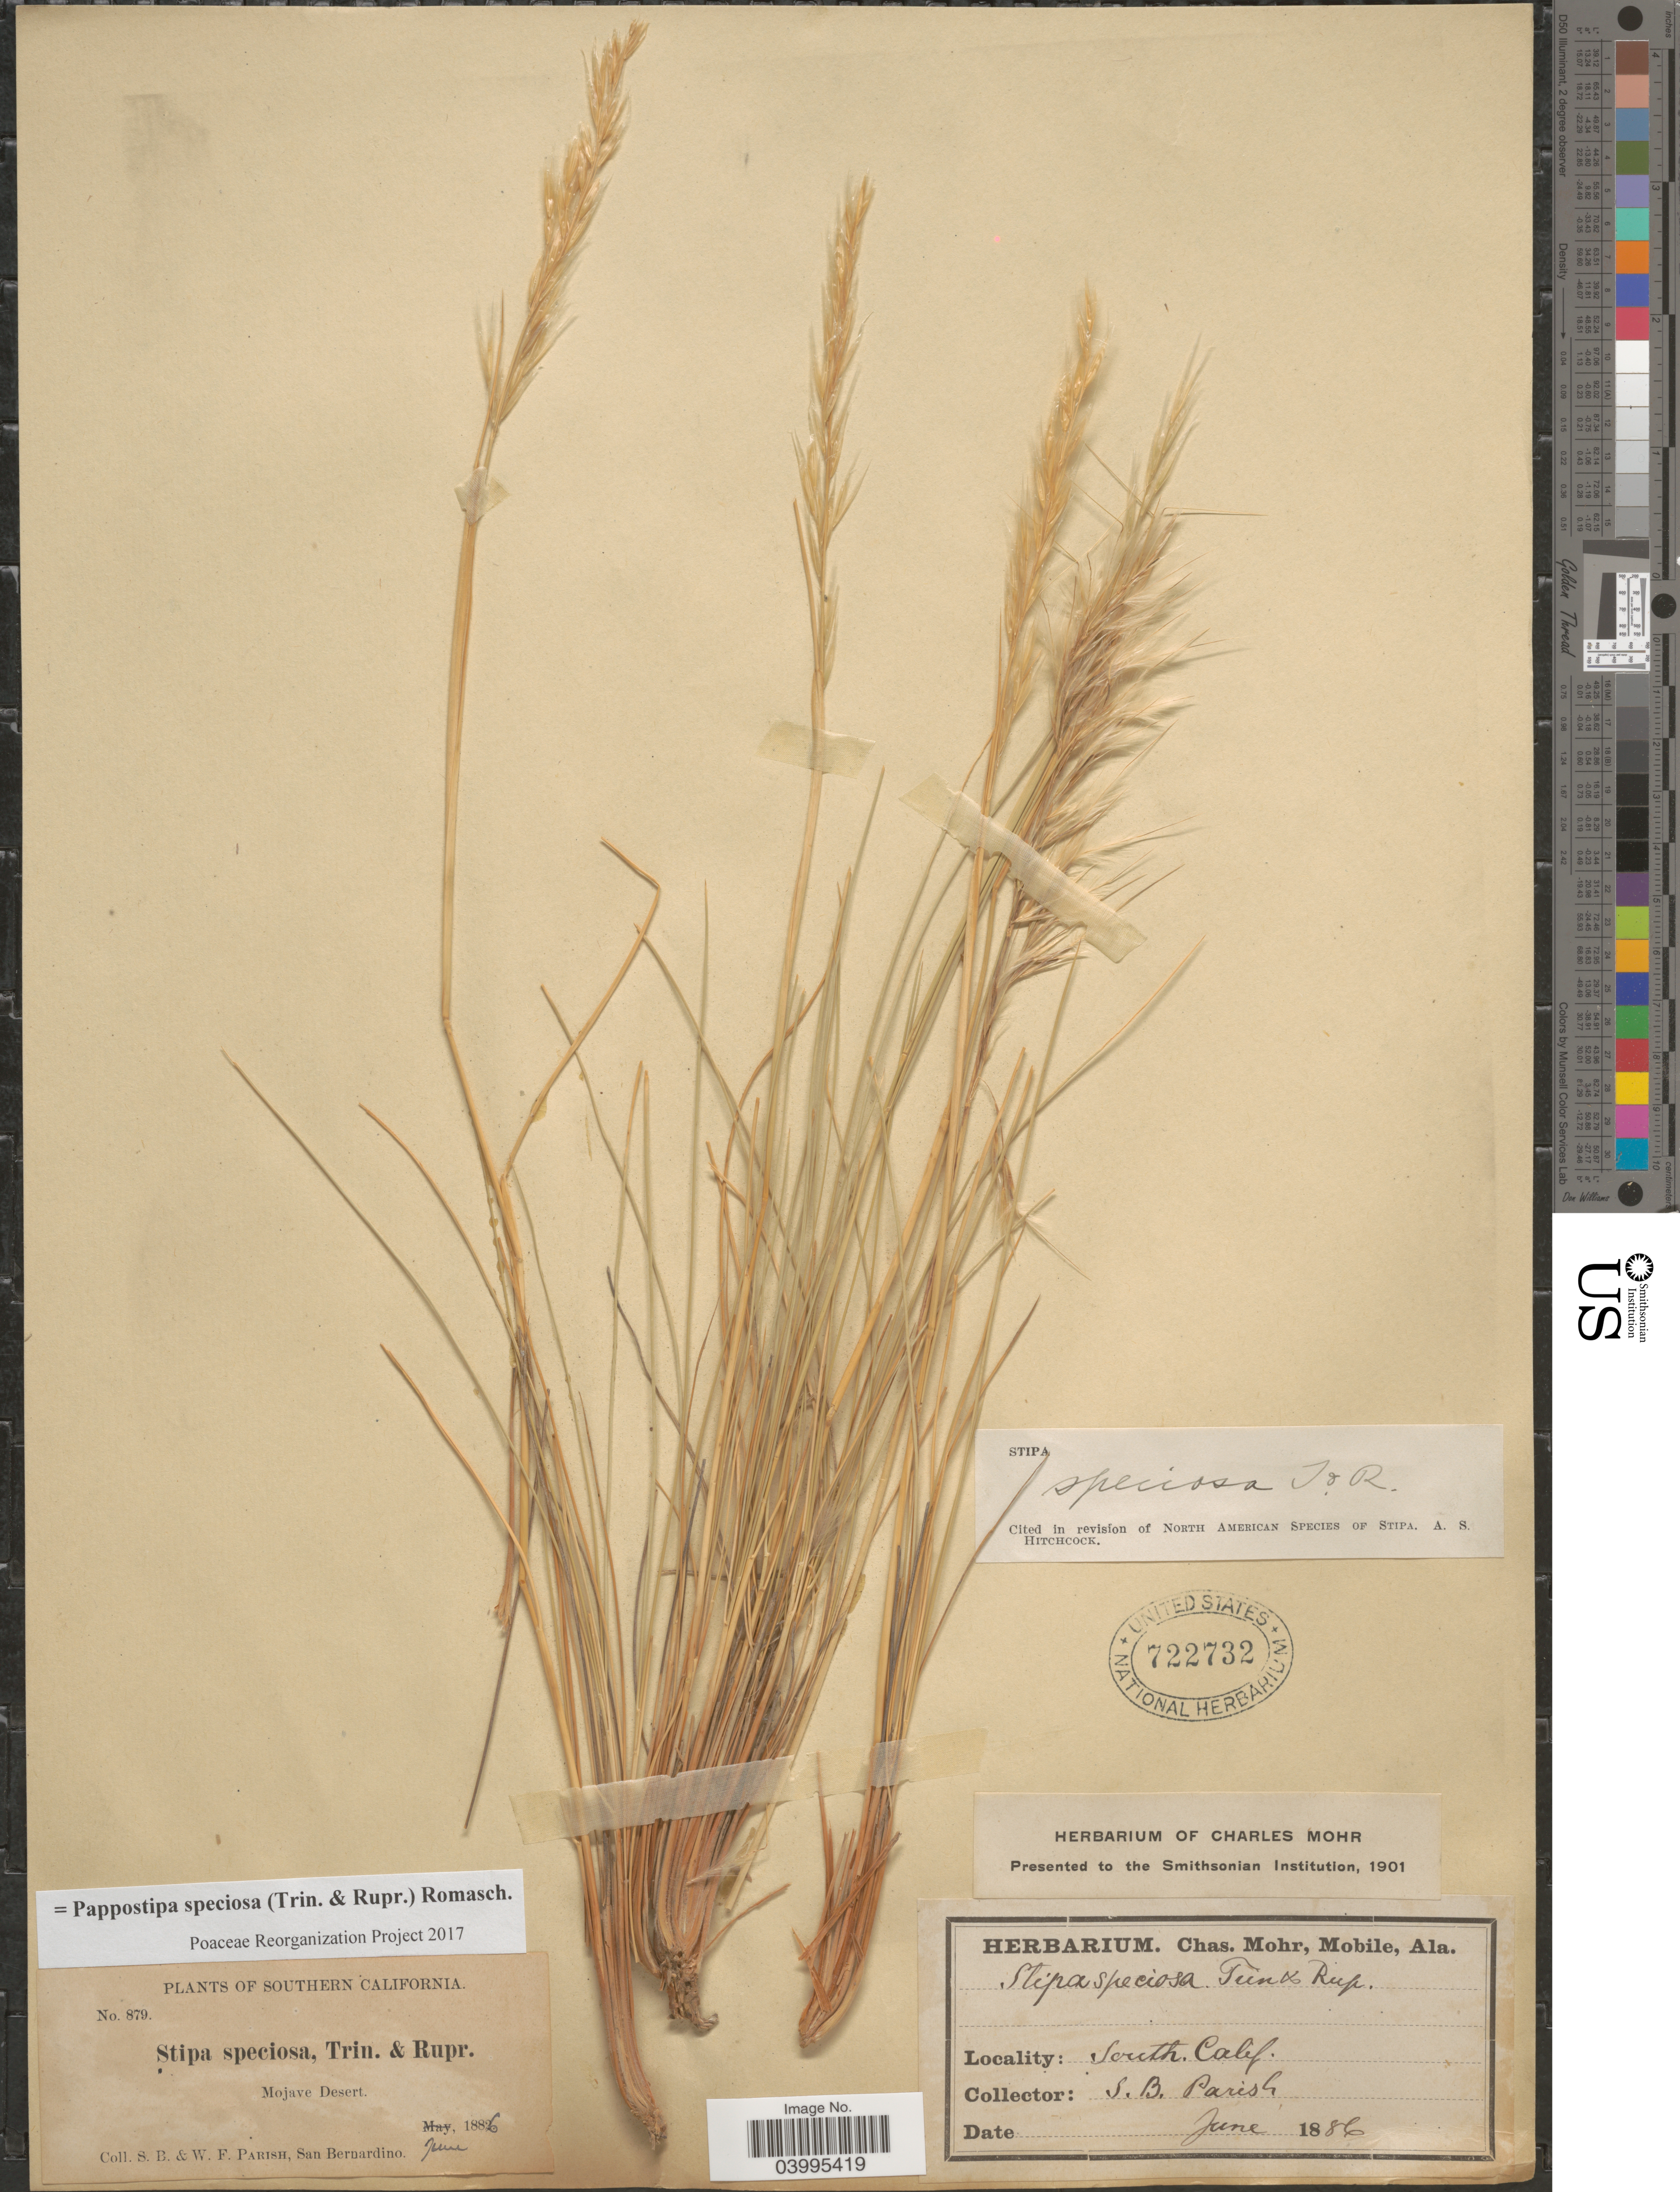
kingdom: Plantae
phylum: Tracheophyta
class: Liliopsida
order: Poales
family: Poaceae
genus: Pappostipa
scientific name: Pappostipa speciosa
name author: (Trin. & Rupr.) Romasch.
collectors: S. B. Parish & W. F. Parish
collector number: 879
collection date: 1886-06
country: United States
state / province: California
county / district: San Bernardino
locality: Southern California. Mojave Desert.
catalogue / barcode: US 722732